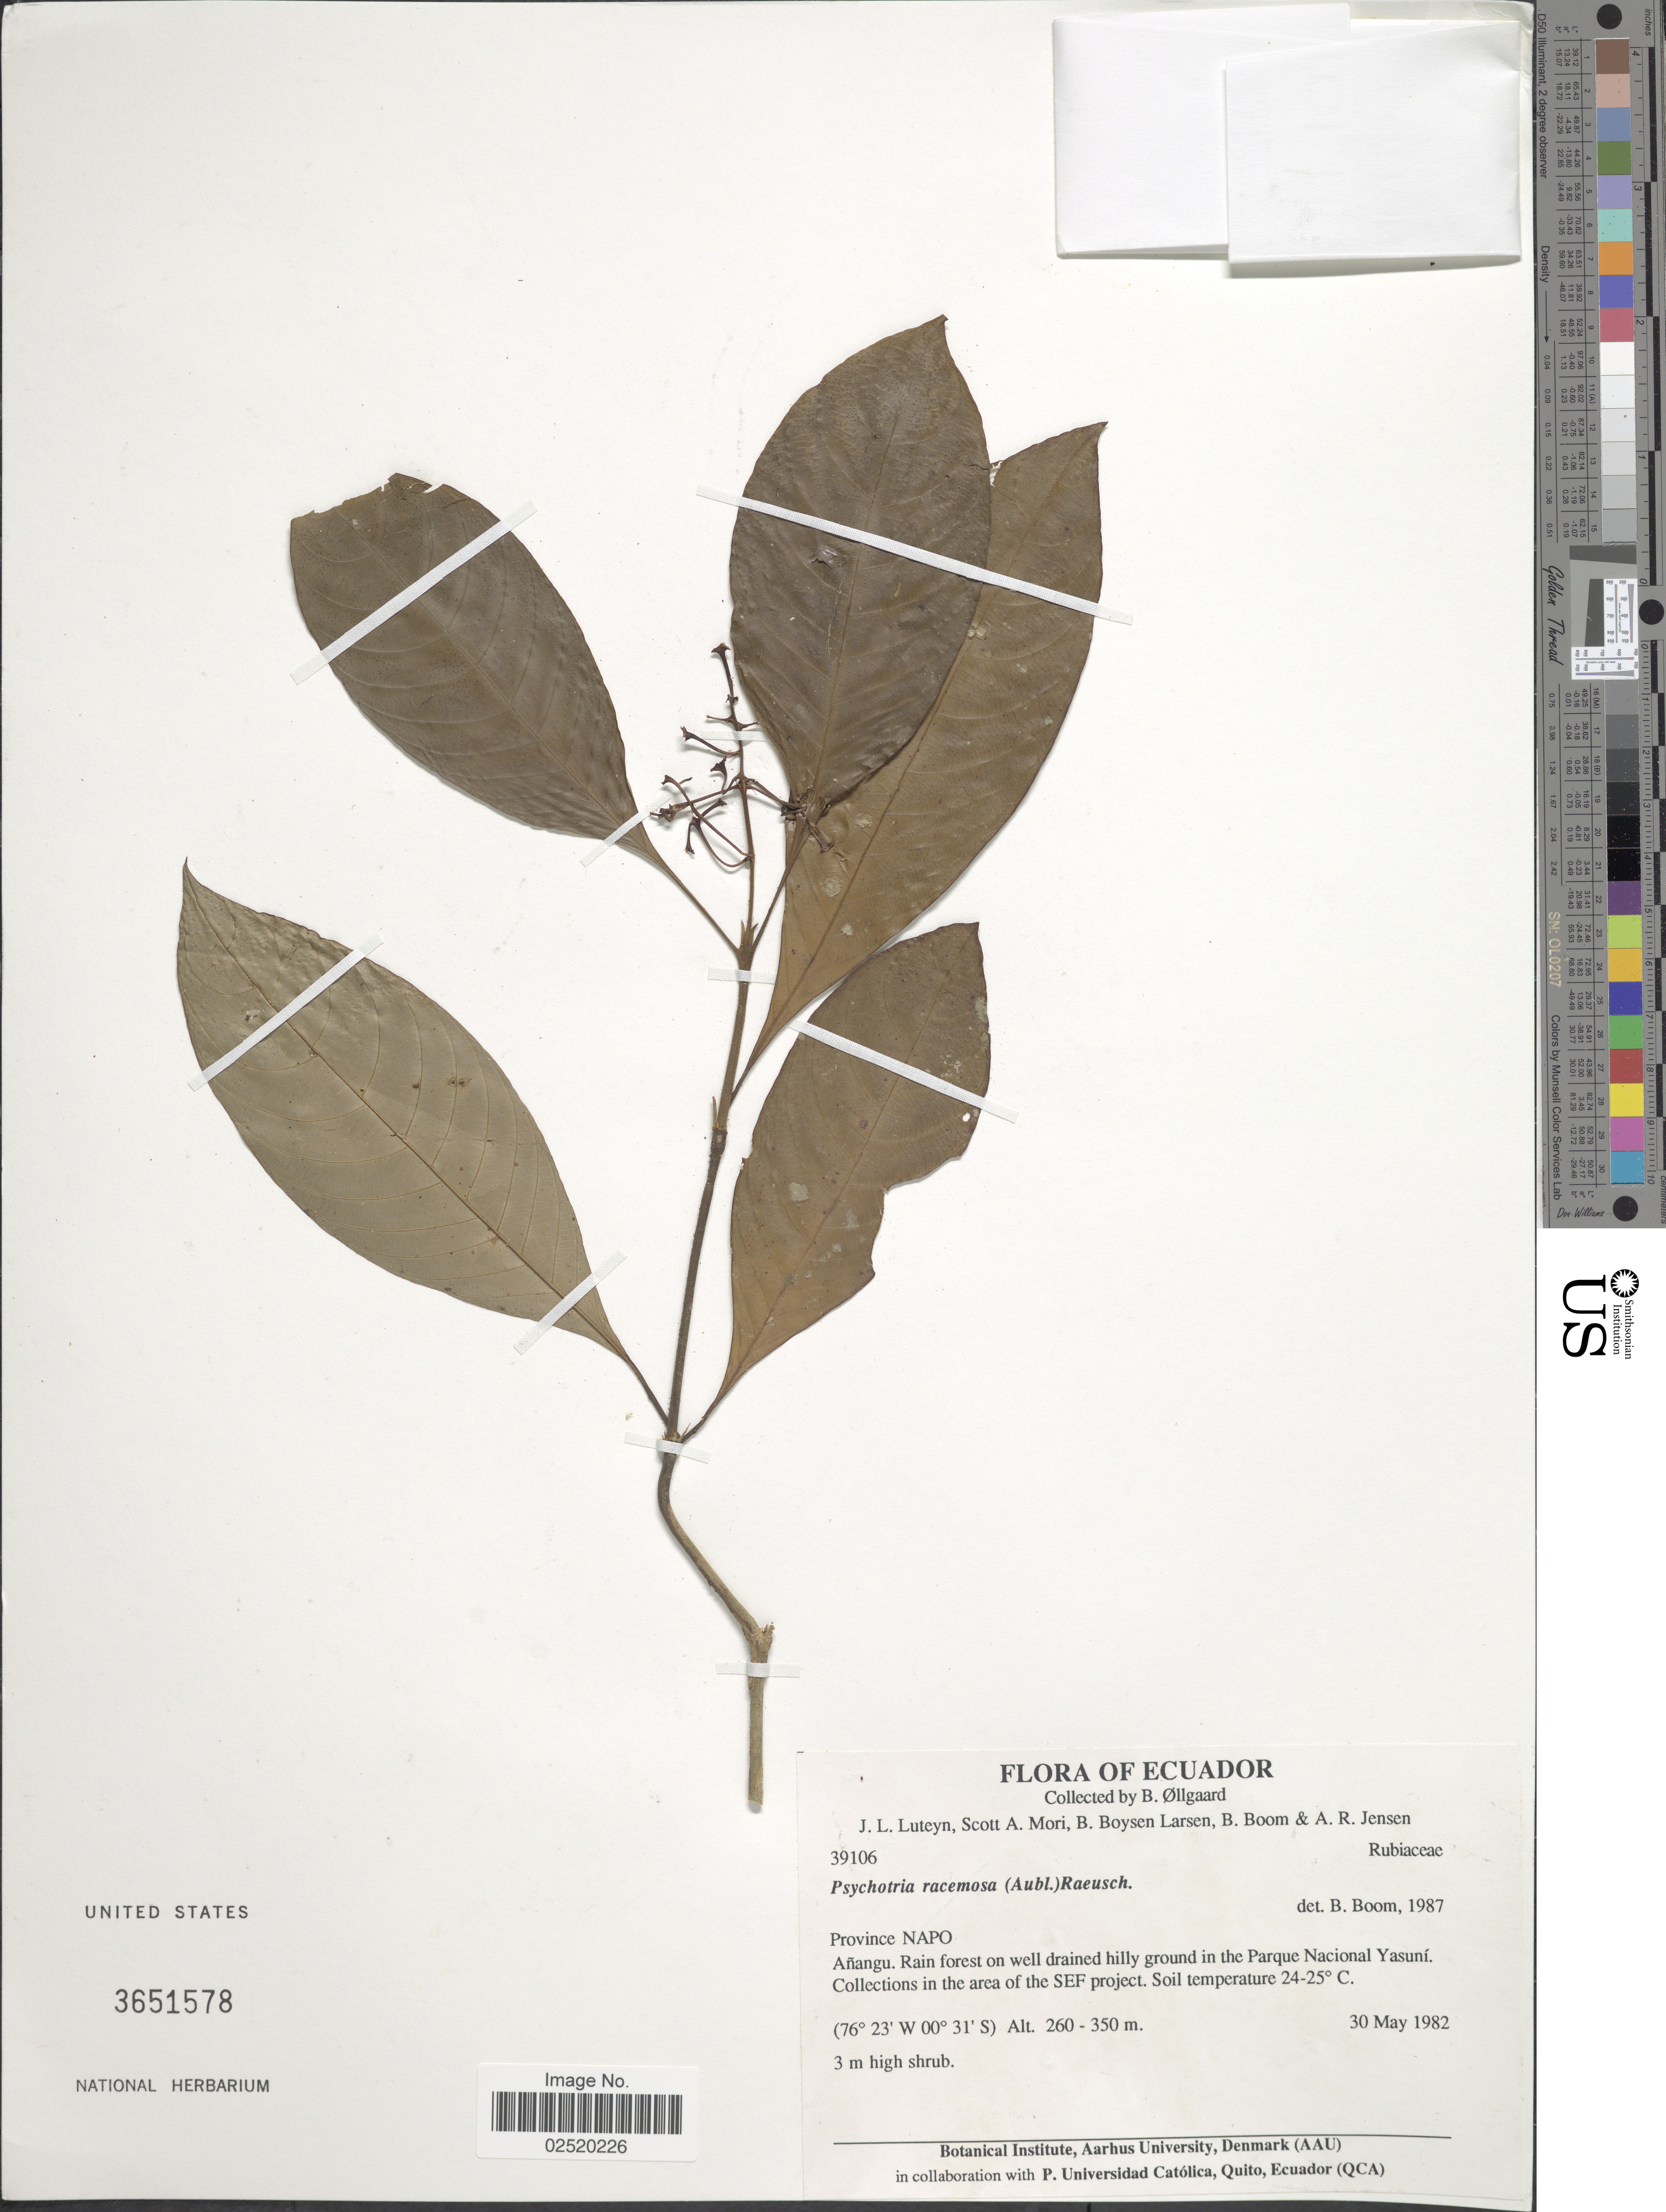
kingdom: Plantae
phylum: Tracheophyta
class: Magnoliopsida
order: Gentianales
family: Rubiaceae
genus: Psychotria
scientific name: Psychotria racemosa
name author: Rich.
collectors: J. L. Luteyn, S. Mori, B. Boysen Larsen, B. M. Boom & A. R. Jensen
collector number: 39106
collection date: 1982-05-30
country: Ecuador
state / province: Napo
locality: Province Napo: Anangu, Rain forest on well drained hilly ground on the Parque Nacional Yasuni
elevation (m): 260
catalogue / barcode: US 3651578